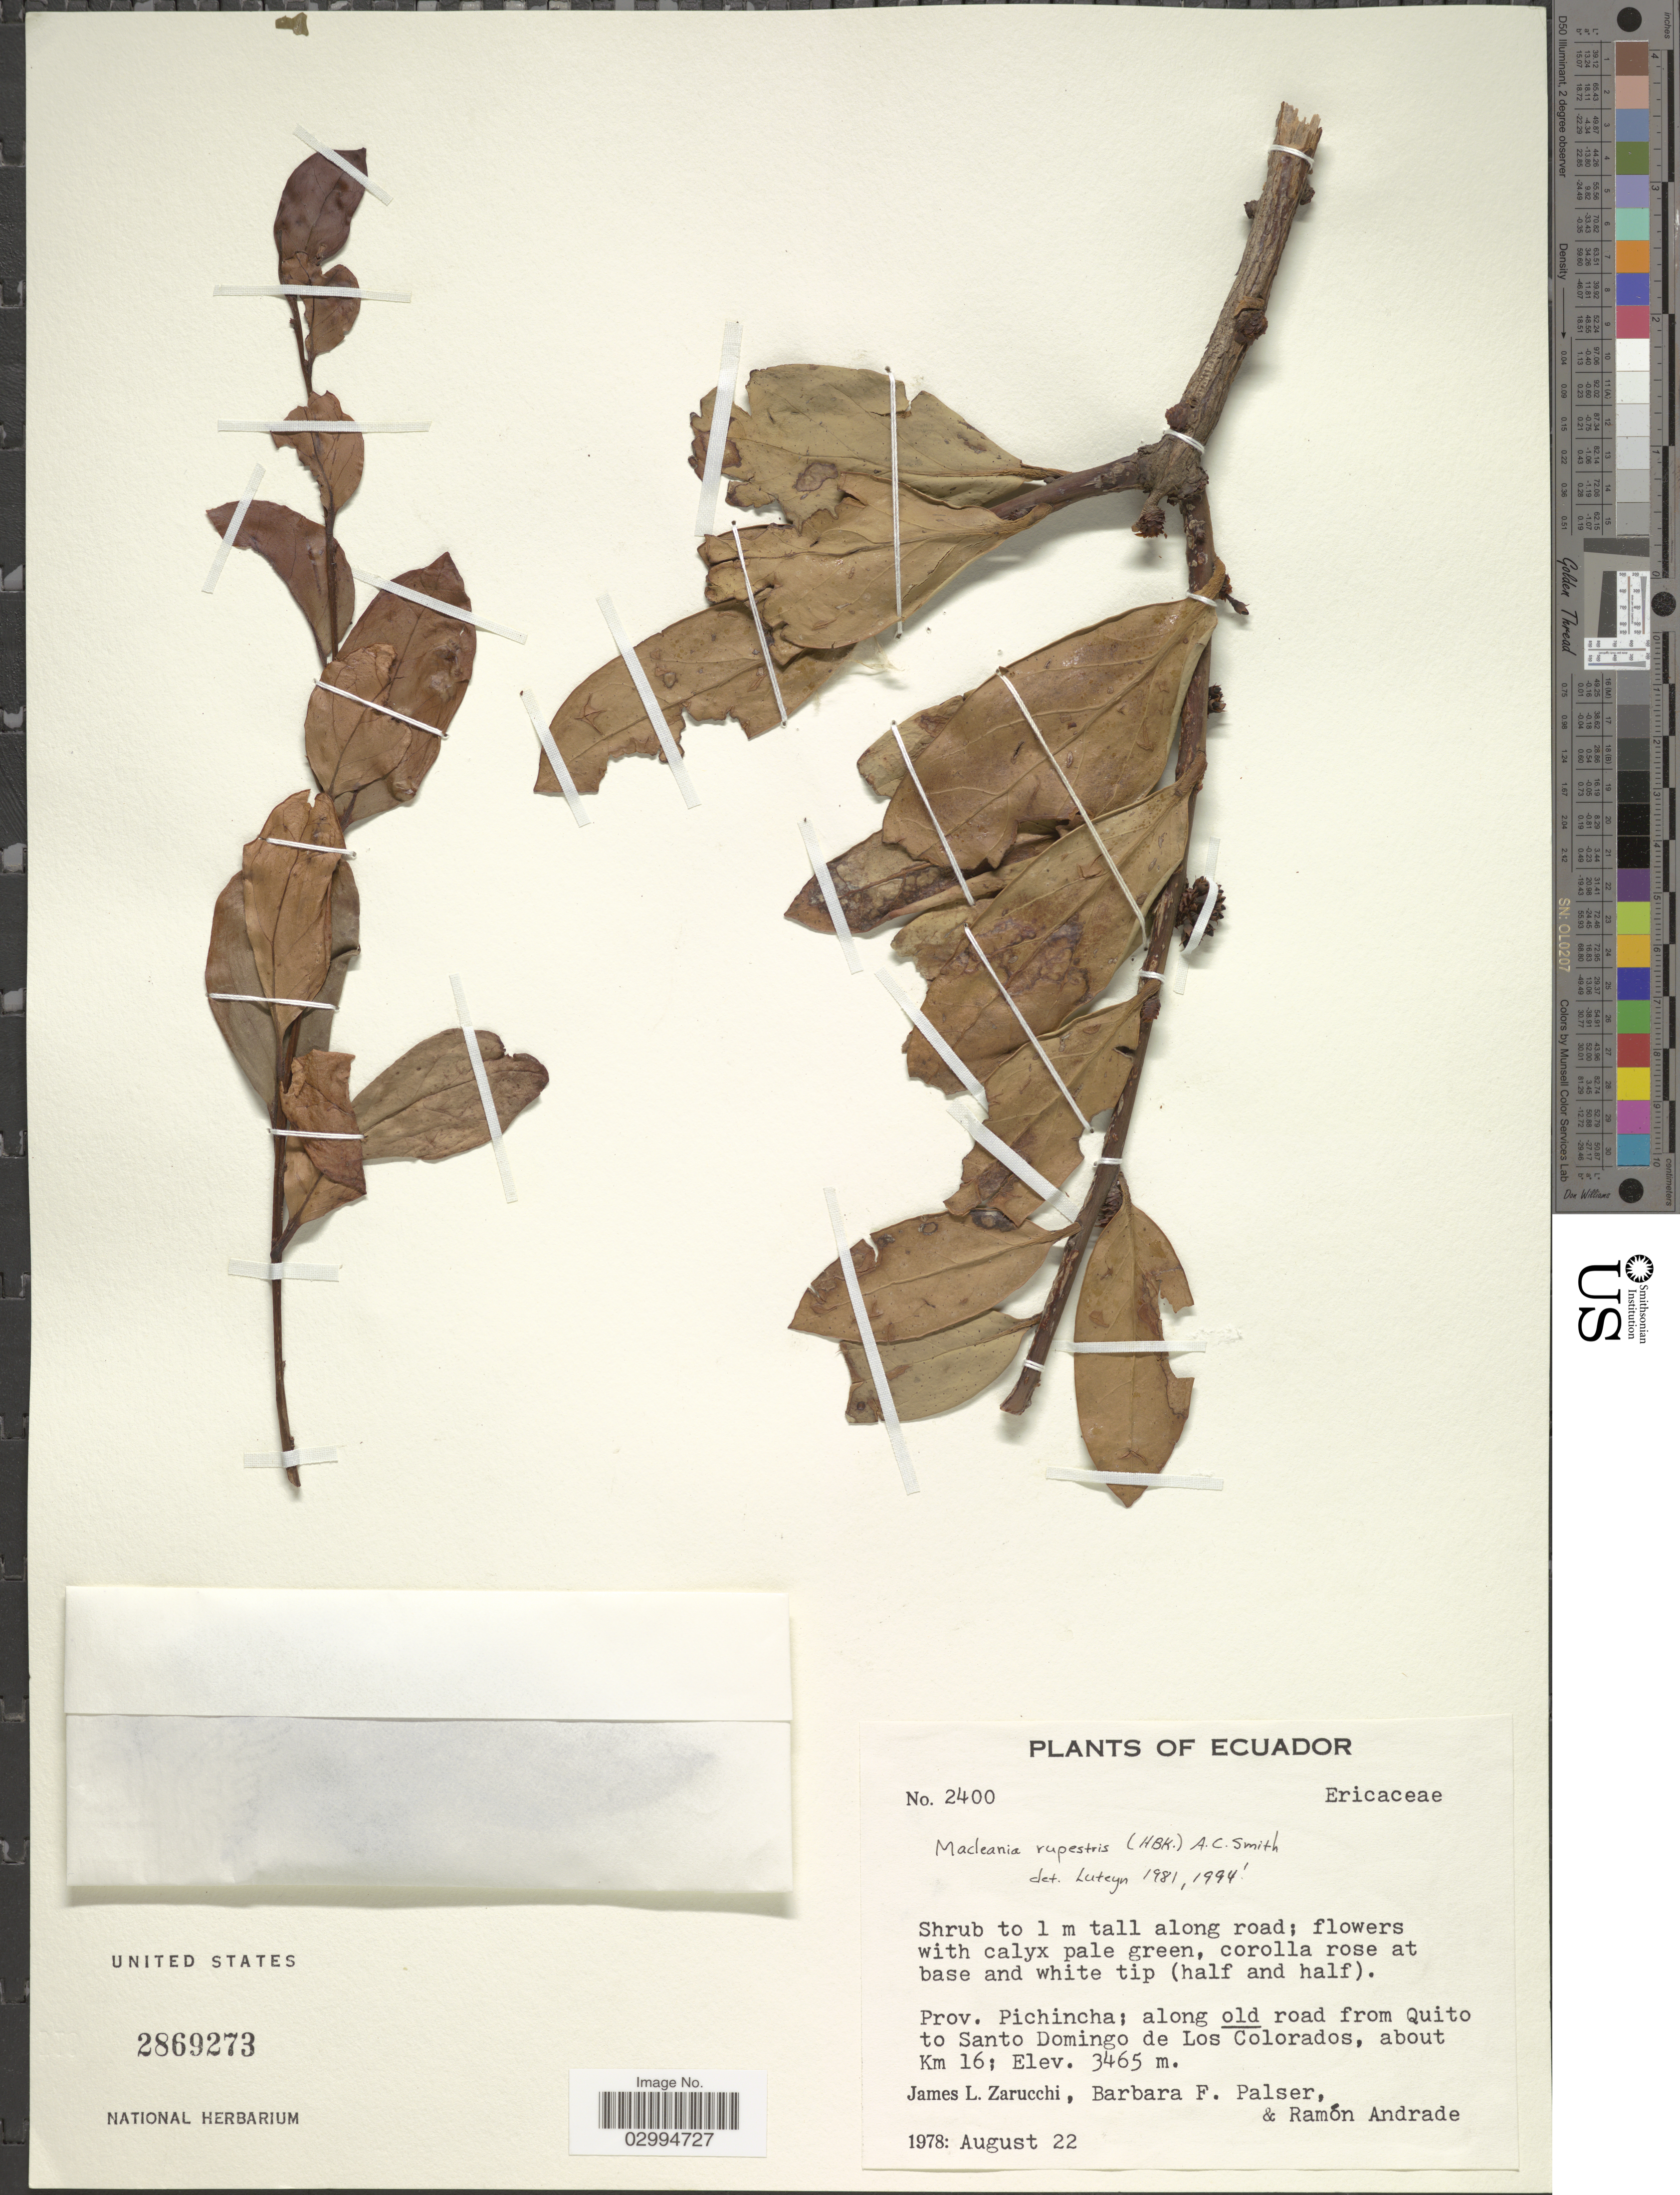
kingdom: Plantae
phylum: Tracheophyta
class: Magnoliopsida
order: Ericales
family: Ericaceae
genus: Macleania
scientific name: Macleania rupestris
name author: (Kunth) A.C. Sm.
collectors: J. L. Zarucchi & B. Palser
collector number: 2400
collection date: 1978-08-22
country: Ecuador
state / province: Pichincha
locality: Along old road from Quito to Santo Domingo de Los Colorados. about Km 16.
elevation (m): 3465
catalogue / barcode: US 2869273